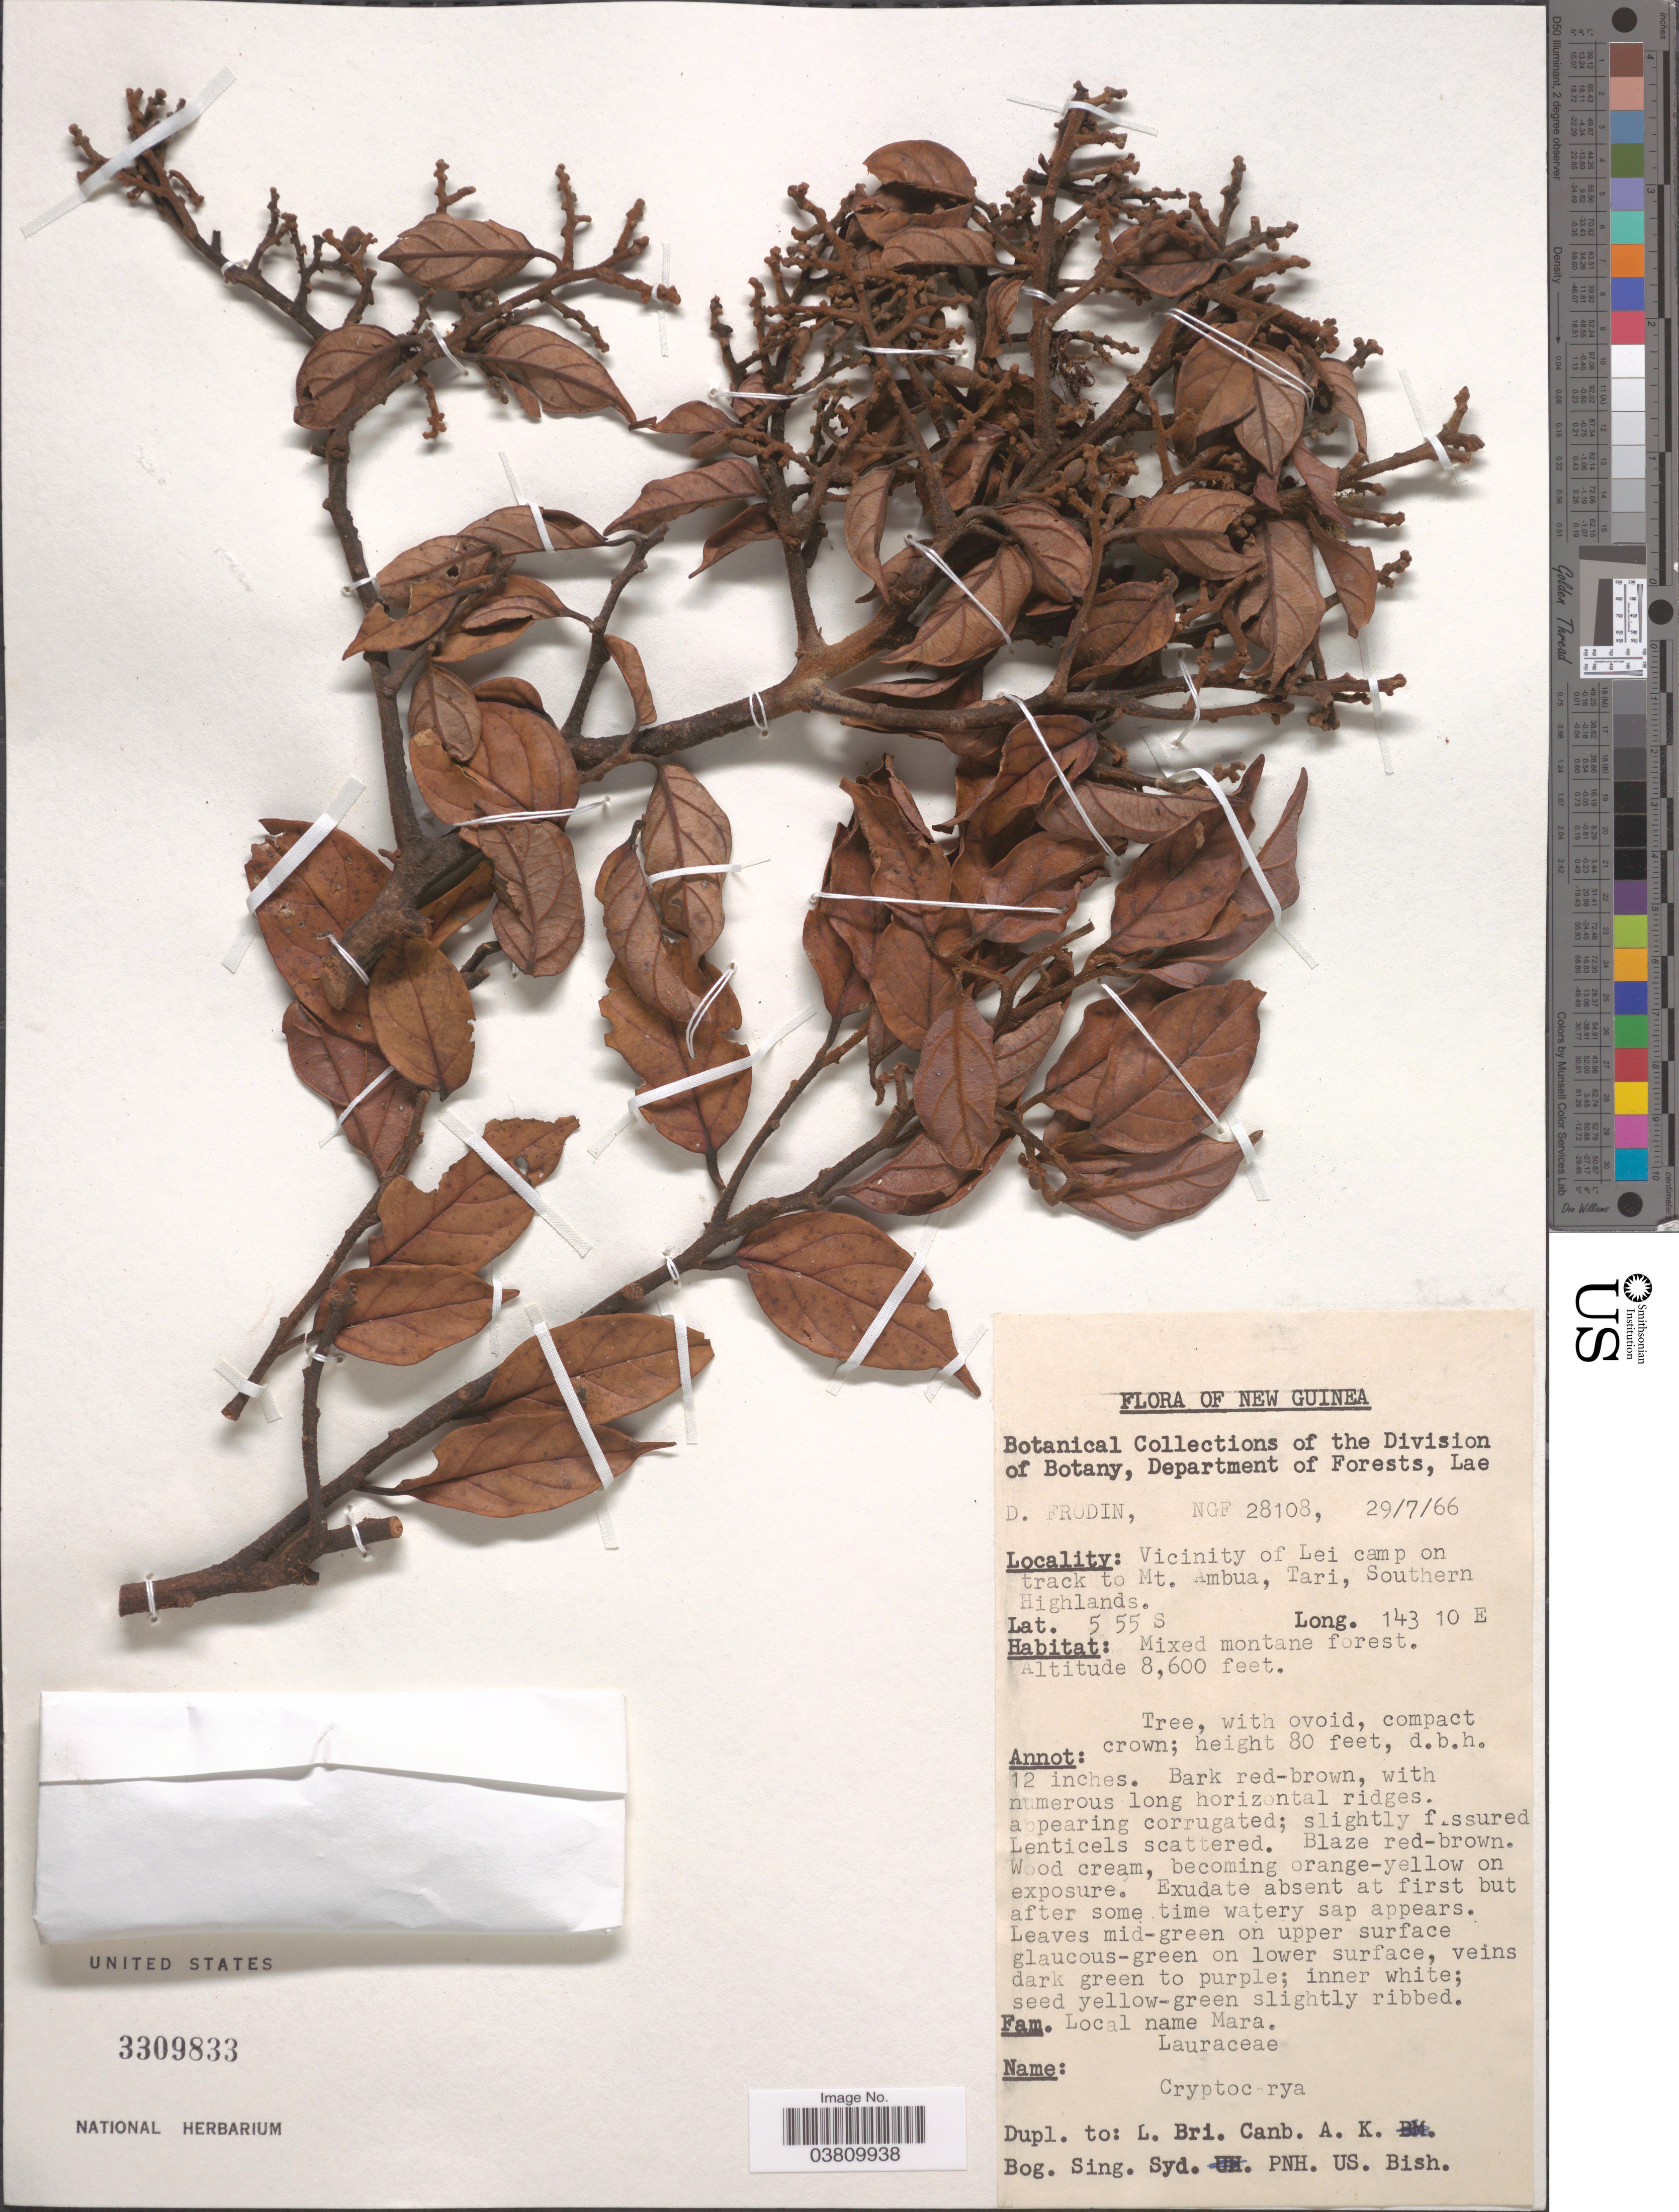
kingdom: Plantae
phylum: Tracheophyta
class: Magnoliopsida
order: Laurales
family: Lauraceae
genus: Cryptocarya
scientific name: Cryptocarya sp.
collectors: D. G. Frodin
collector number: NGF28108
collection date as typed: Transcribed d/m/y: 29/7/66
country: Papua New Guinea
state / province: Southern Highlands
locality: New Guinea. Vicinity of Lei camp on track to Mt. Ambua, Tari.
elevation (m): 2621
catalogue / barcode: US 3309833